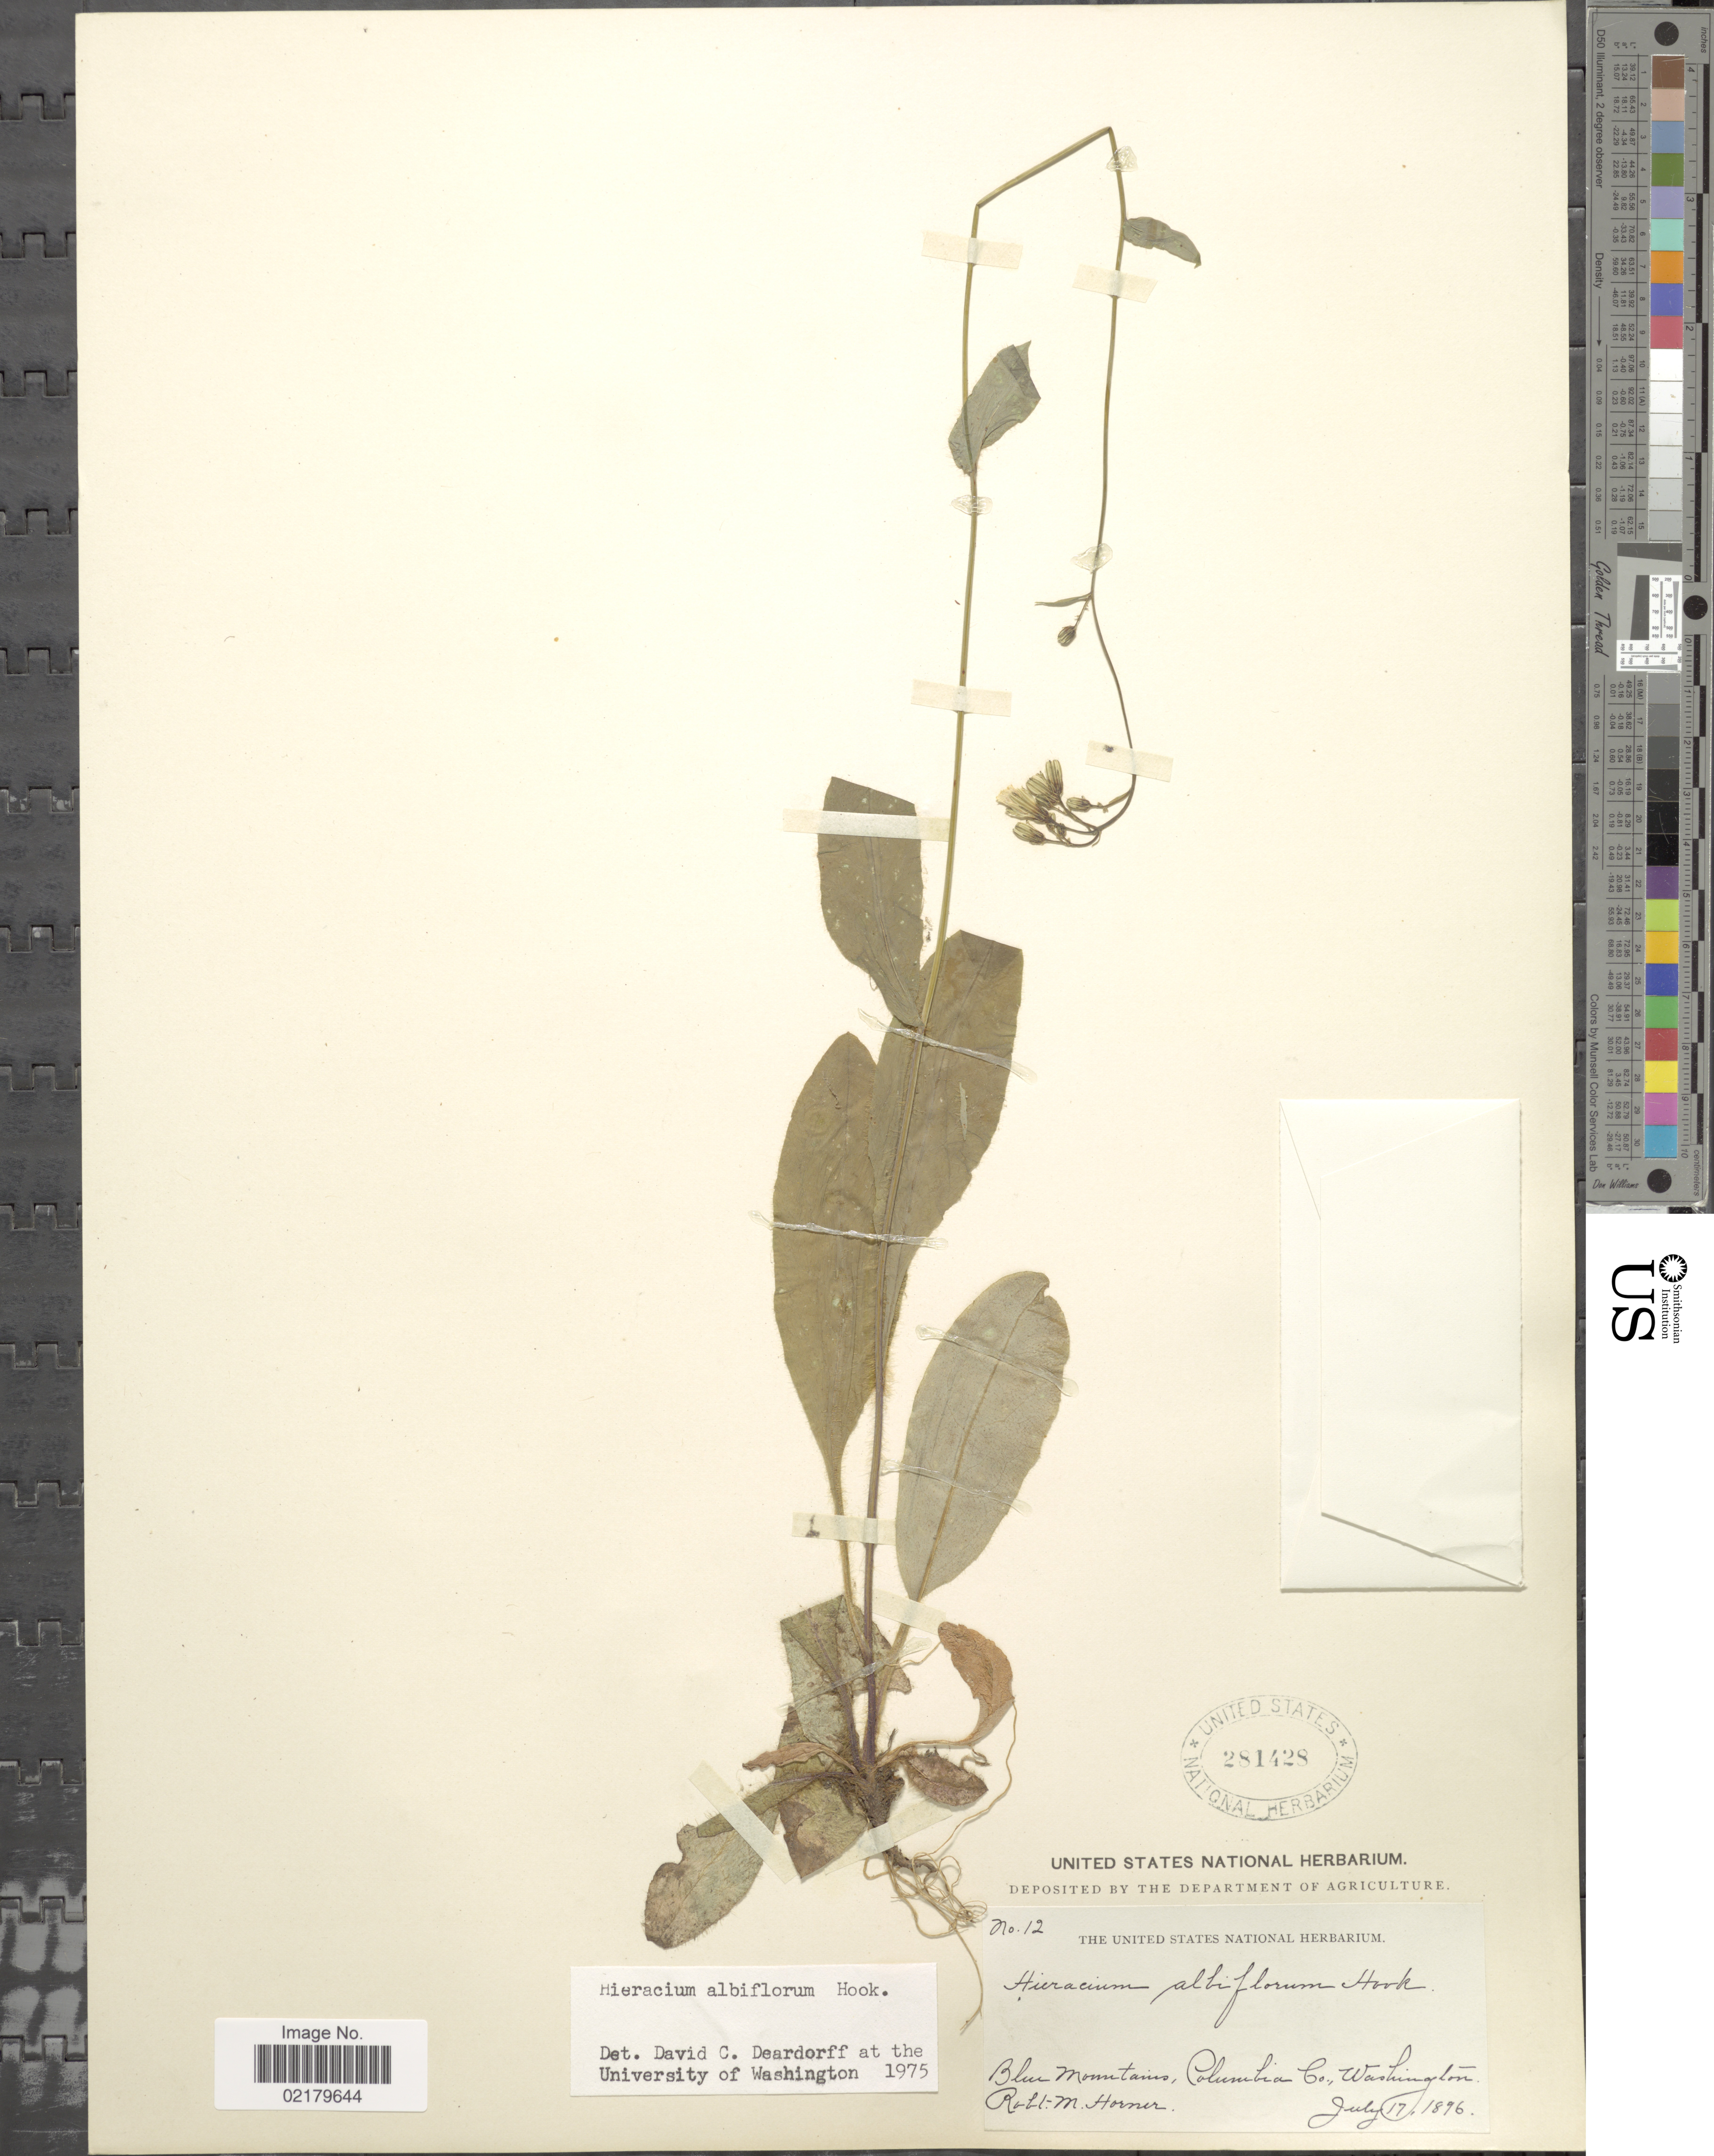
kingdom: Plantae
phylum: Tracheophyta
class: Magnoliopsida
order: Asterales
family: Asteraceae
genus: Hieracium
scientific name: Hieracium albiflorum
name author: Hook.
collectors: R. Horner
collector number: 12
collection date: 1896-07-17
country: United States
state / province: Washington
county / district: Clallam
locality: Blue Mountains, Columbia Co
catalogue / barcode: US 281428